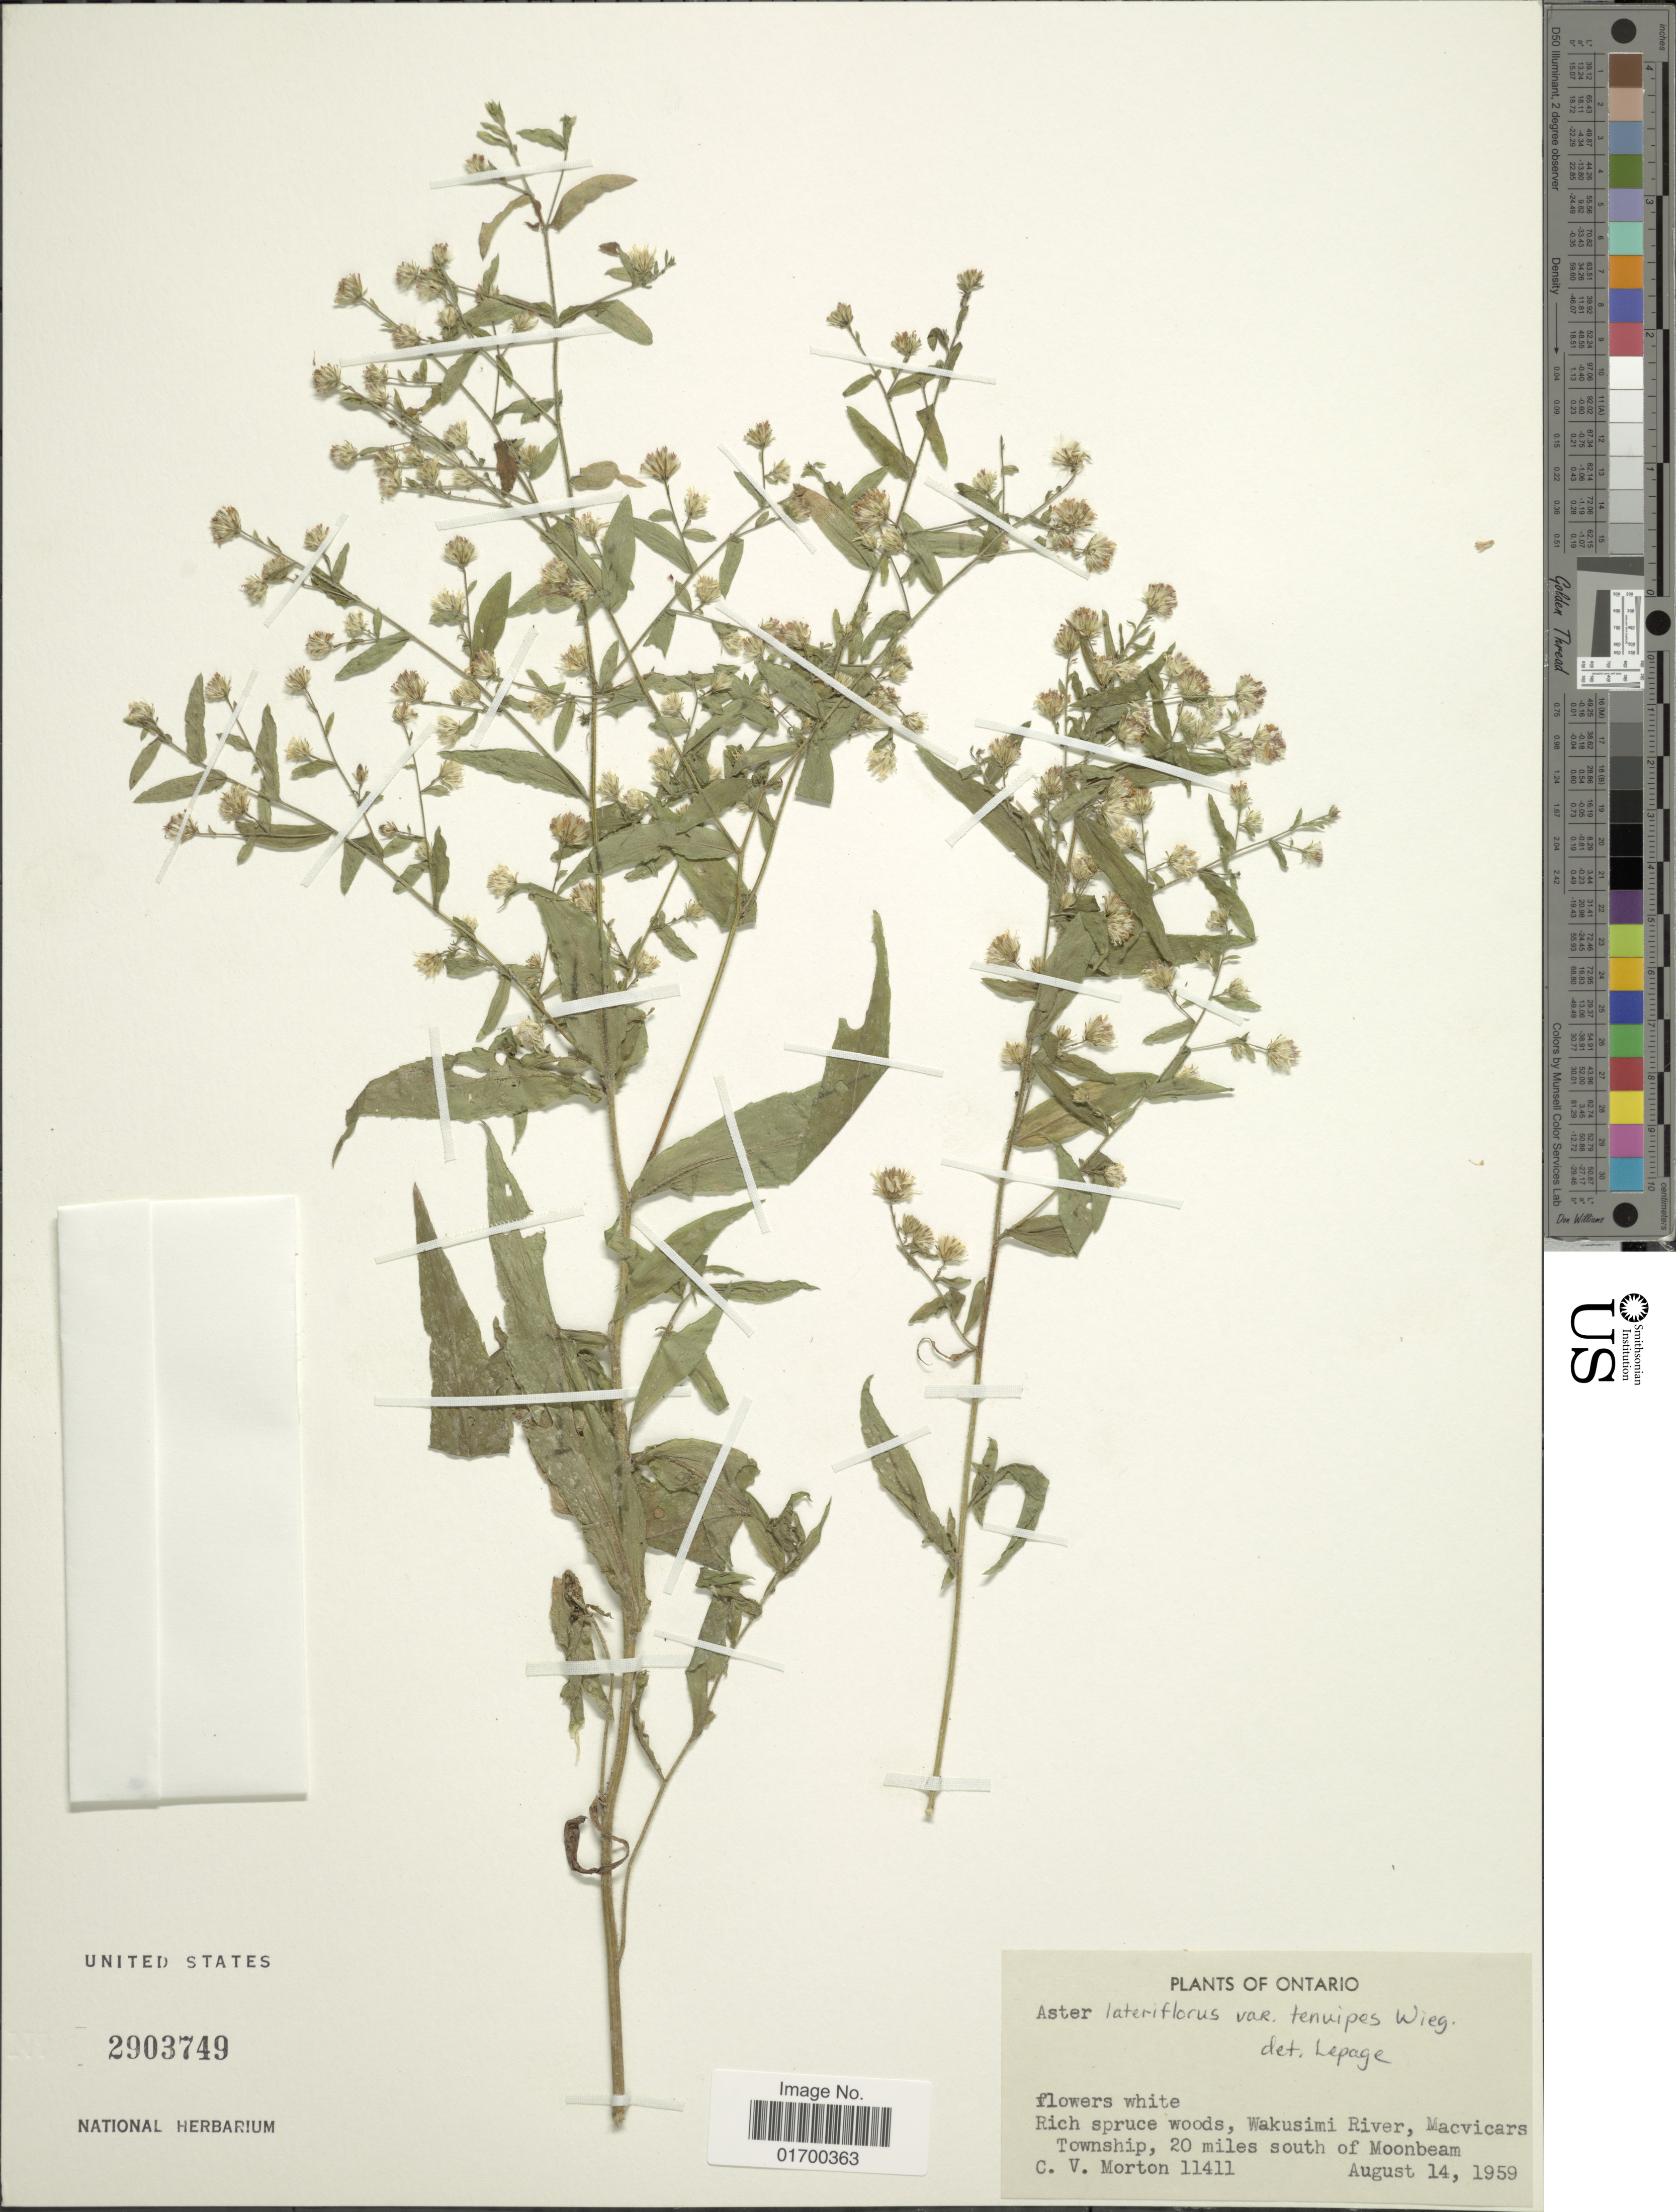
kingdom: Plantae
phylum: Tracheophyta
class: Magnoliopsida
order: Asterales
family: Asteraceae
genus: Symphyotrichum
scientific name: Symphyotrichum lateriflorum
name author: (L.) Á. Löve & D. Löve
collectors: C. V. Morton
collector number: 11411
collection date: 1959-08-14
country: Canada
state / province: Ontario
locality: Rich spruce woods, Wakusimi River, Macvicars Township, 20 miles south of Moonbeam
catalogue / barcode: US 2903749